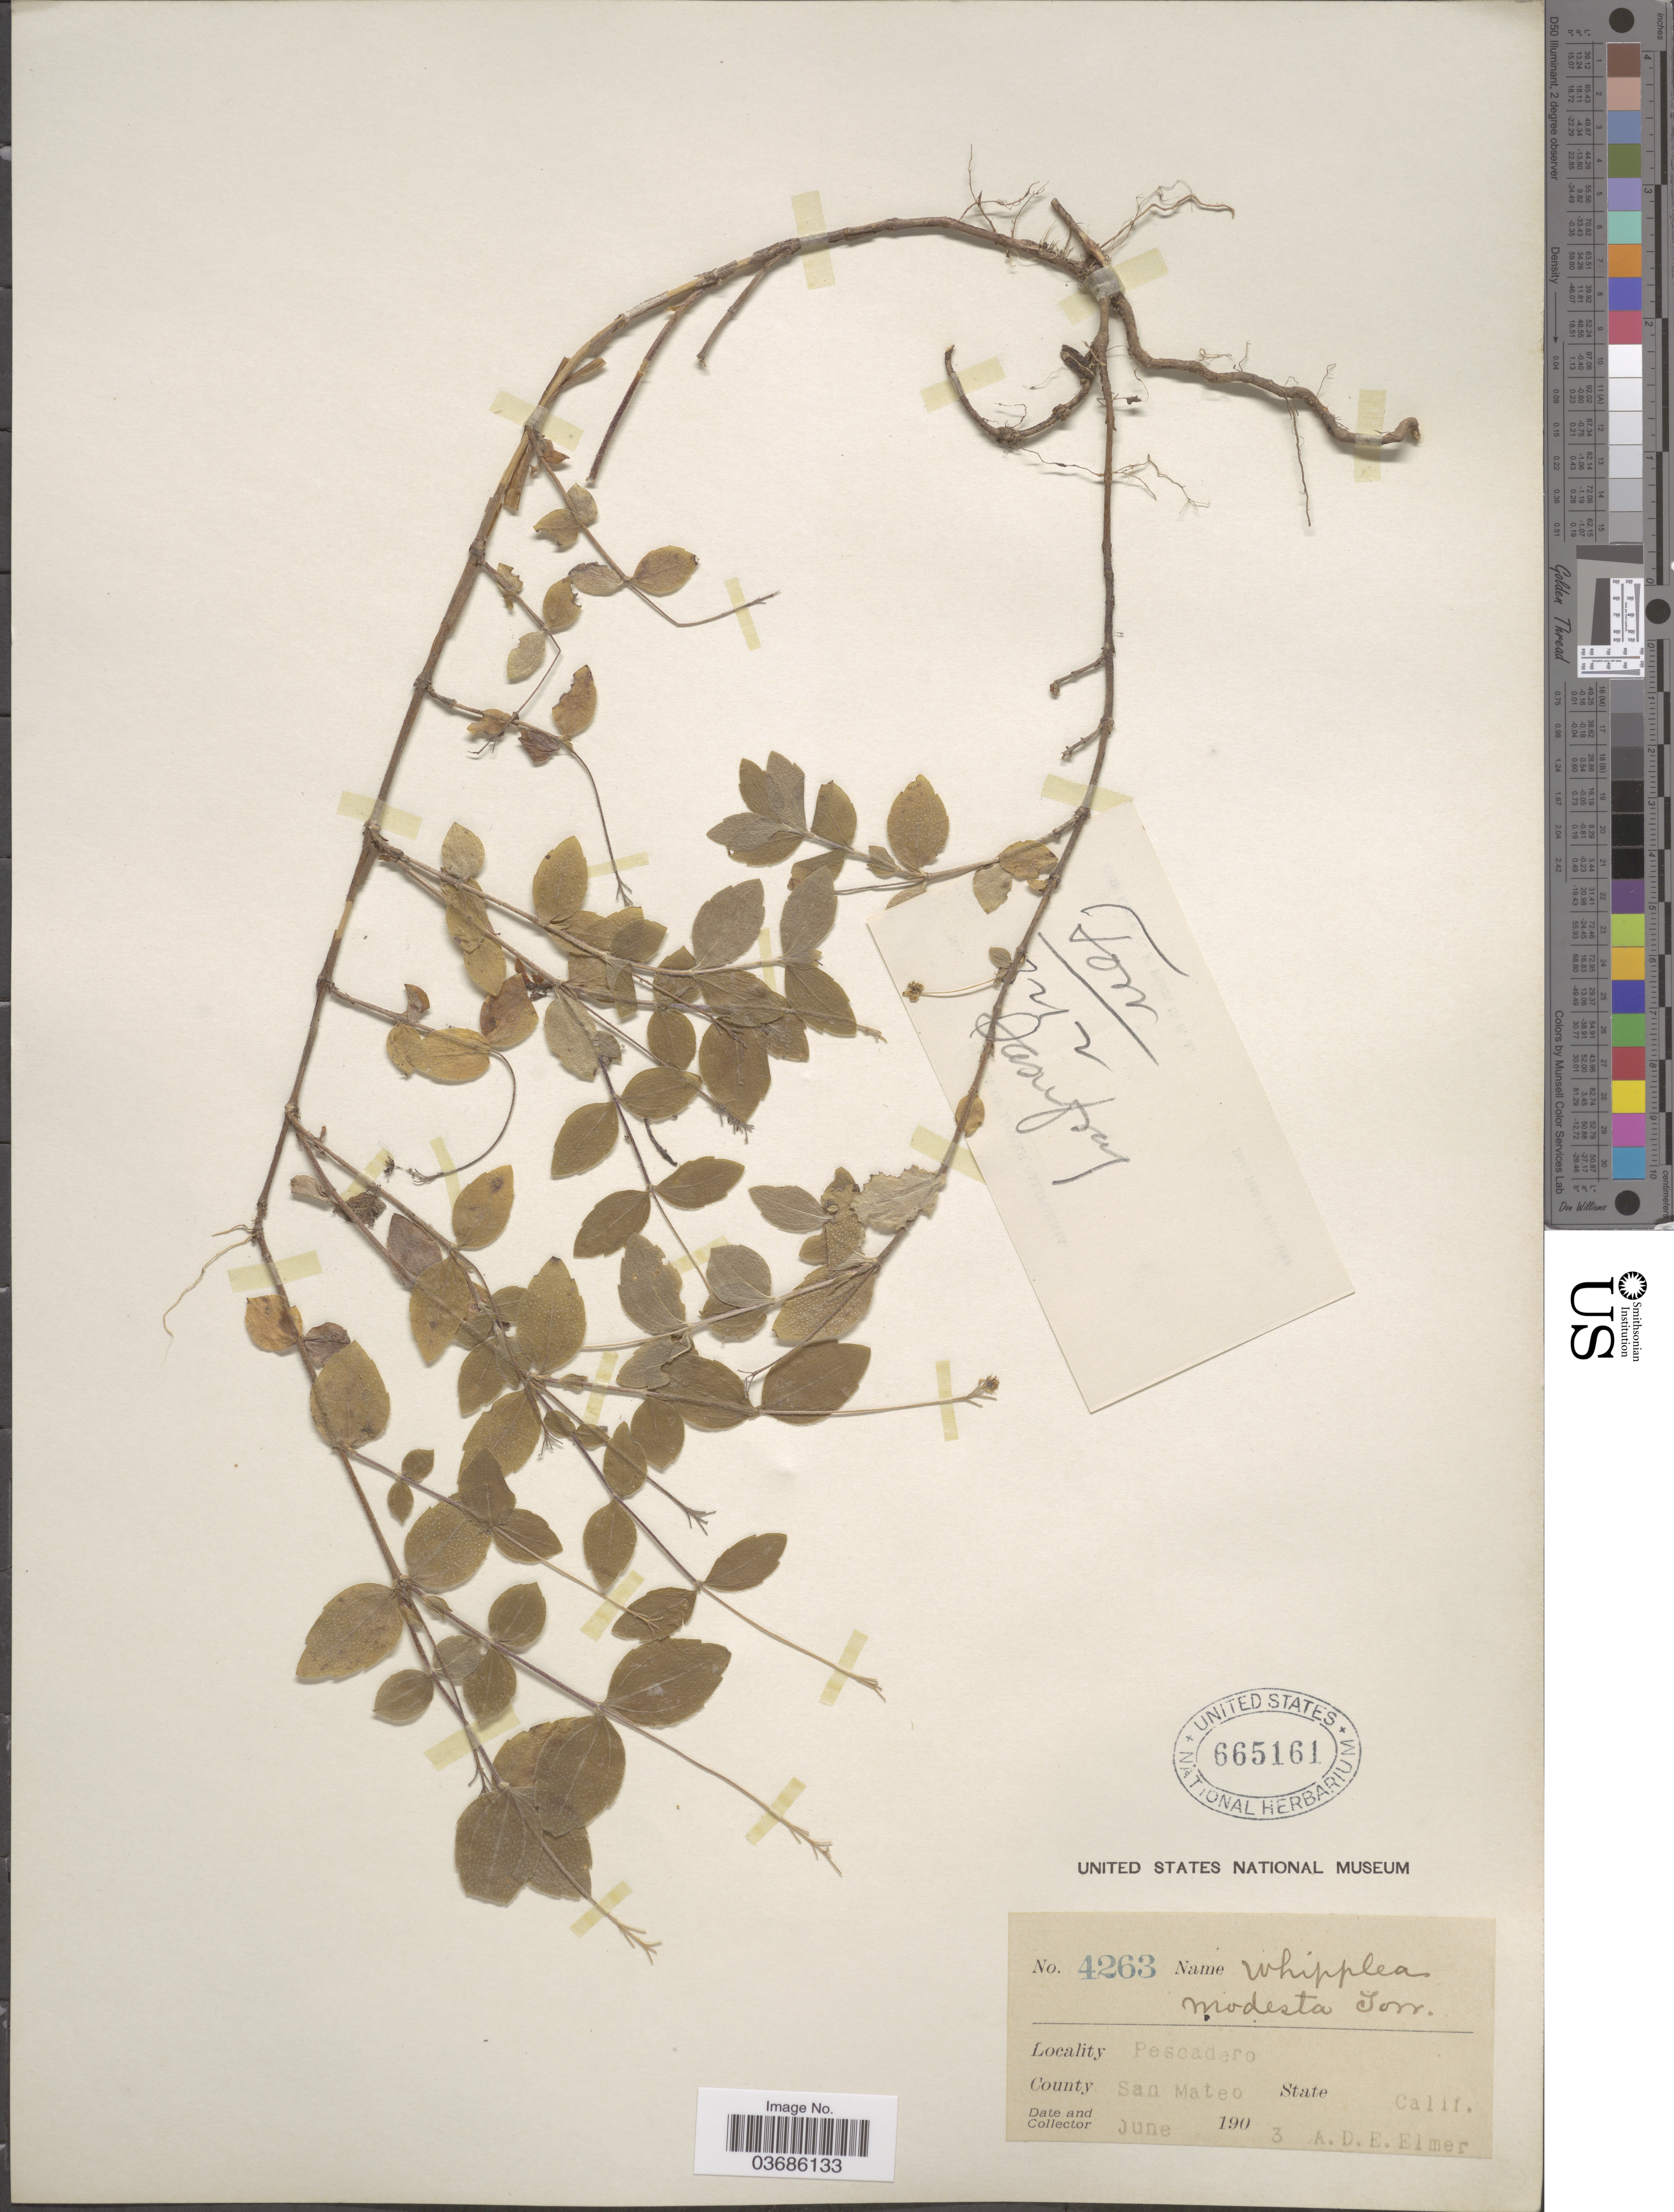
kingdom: Plantae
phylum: Tracheophyta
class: Magnoliopsida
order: Cornales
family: Hydrangeaceae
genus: Whipplea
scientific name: Whipplea modesta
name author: Torr.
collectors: A. D. E. Elmer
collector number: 4263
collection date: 1903-06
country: United States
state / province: California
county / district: San Mateo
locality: Pescadero. County San Mateo.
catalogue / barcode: US 665161